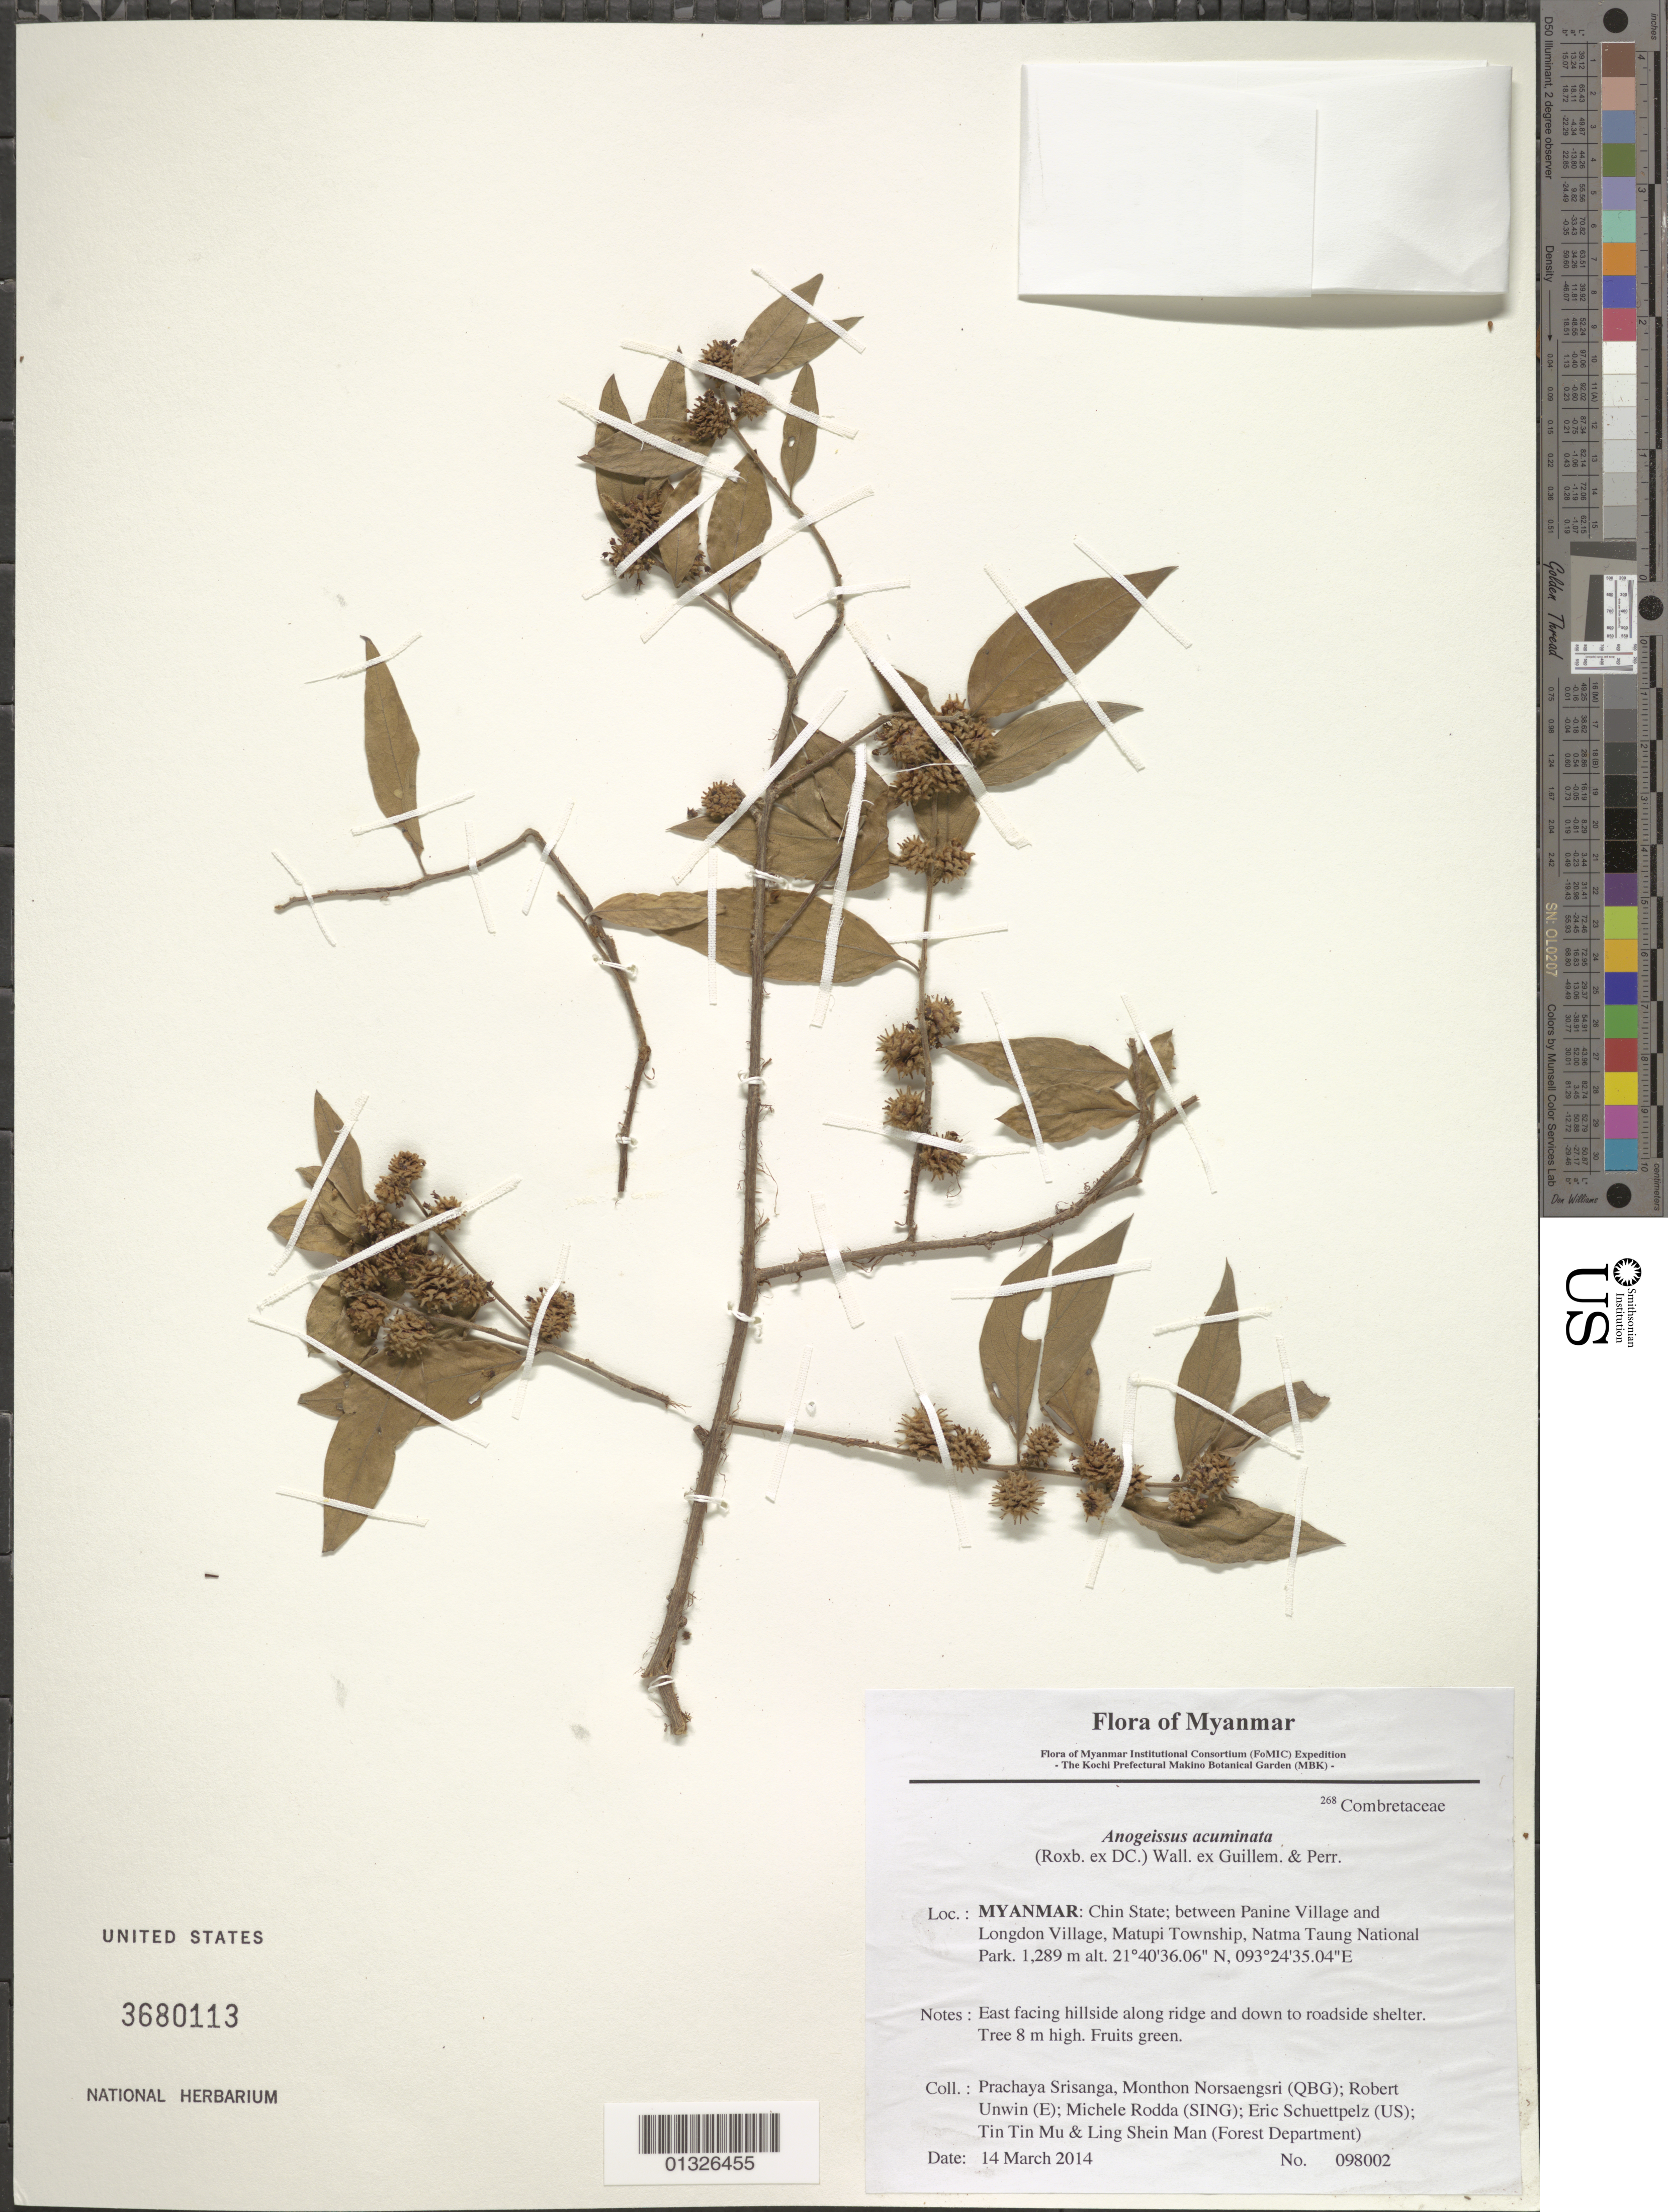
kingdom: Plantae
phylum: Tracheophyta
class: Magnoliopsida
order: Myrtales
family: Combretaceae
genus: Anogeissus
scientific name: Anogeissus acuminata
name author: Wall.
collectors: P. Srisanga, M. Norsaengsri, R. Unwin, M. Rodda, E. Schuettpelz, Tin Tin Mu & Ling Shein Man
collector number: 98002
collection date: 2014-03-14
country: Myanmar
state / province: Chin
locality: Between Panine Village and Longdon Village, Matupi Township, Natma Taung National Park.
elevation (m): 1289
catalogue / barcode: US 3680113